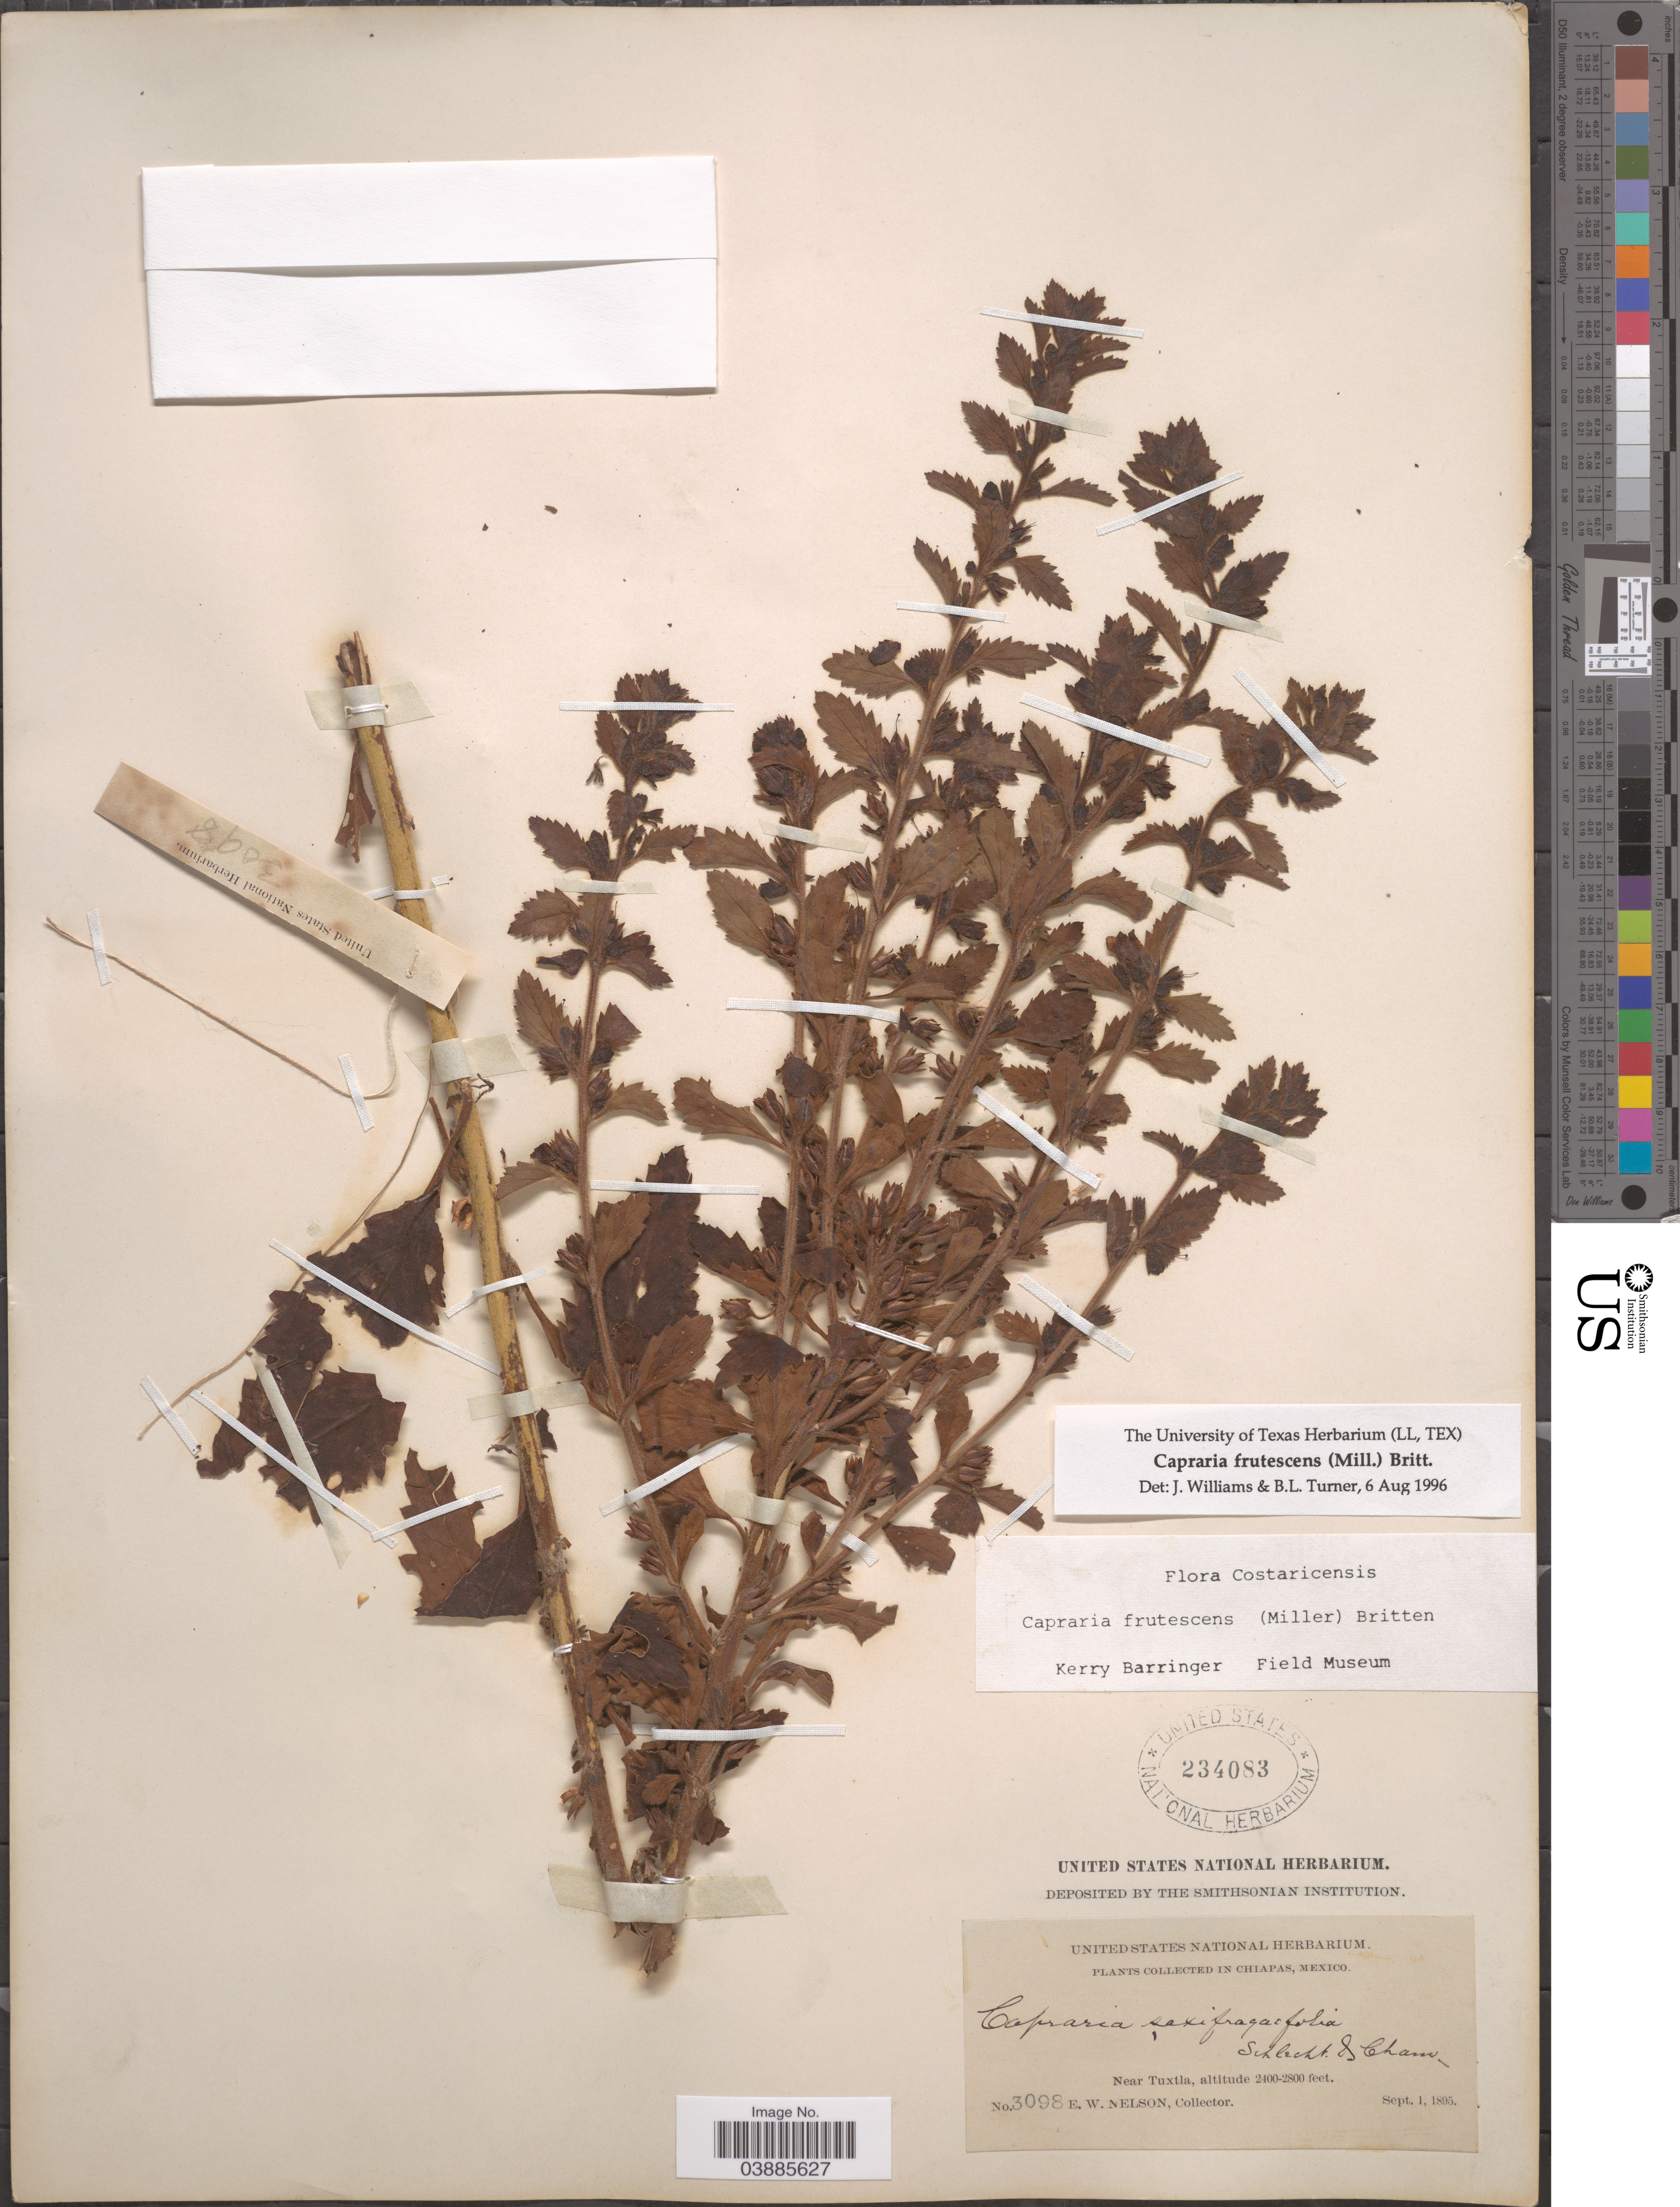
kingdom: Plantae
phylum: Tracheophyta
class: Magnoliopsida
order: Lamiales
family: Scrophulariaceae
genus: Capraria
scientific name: Capraria frutescens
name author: (Mill.) Britton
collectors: E. W. Nelson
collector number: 3098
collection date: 1895-09-01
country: Mexico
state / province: Chiapas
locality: Near Tuxtla.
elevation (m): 732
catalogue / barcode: US 234083